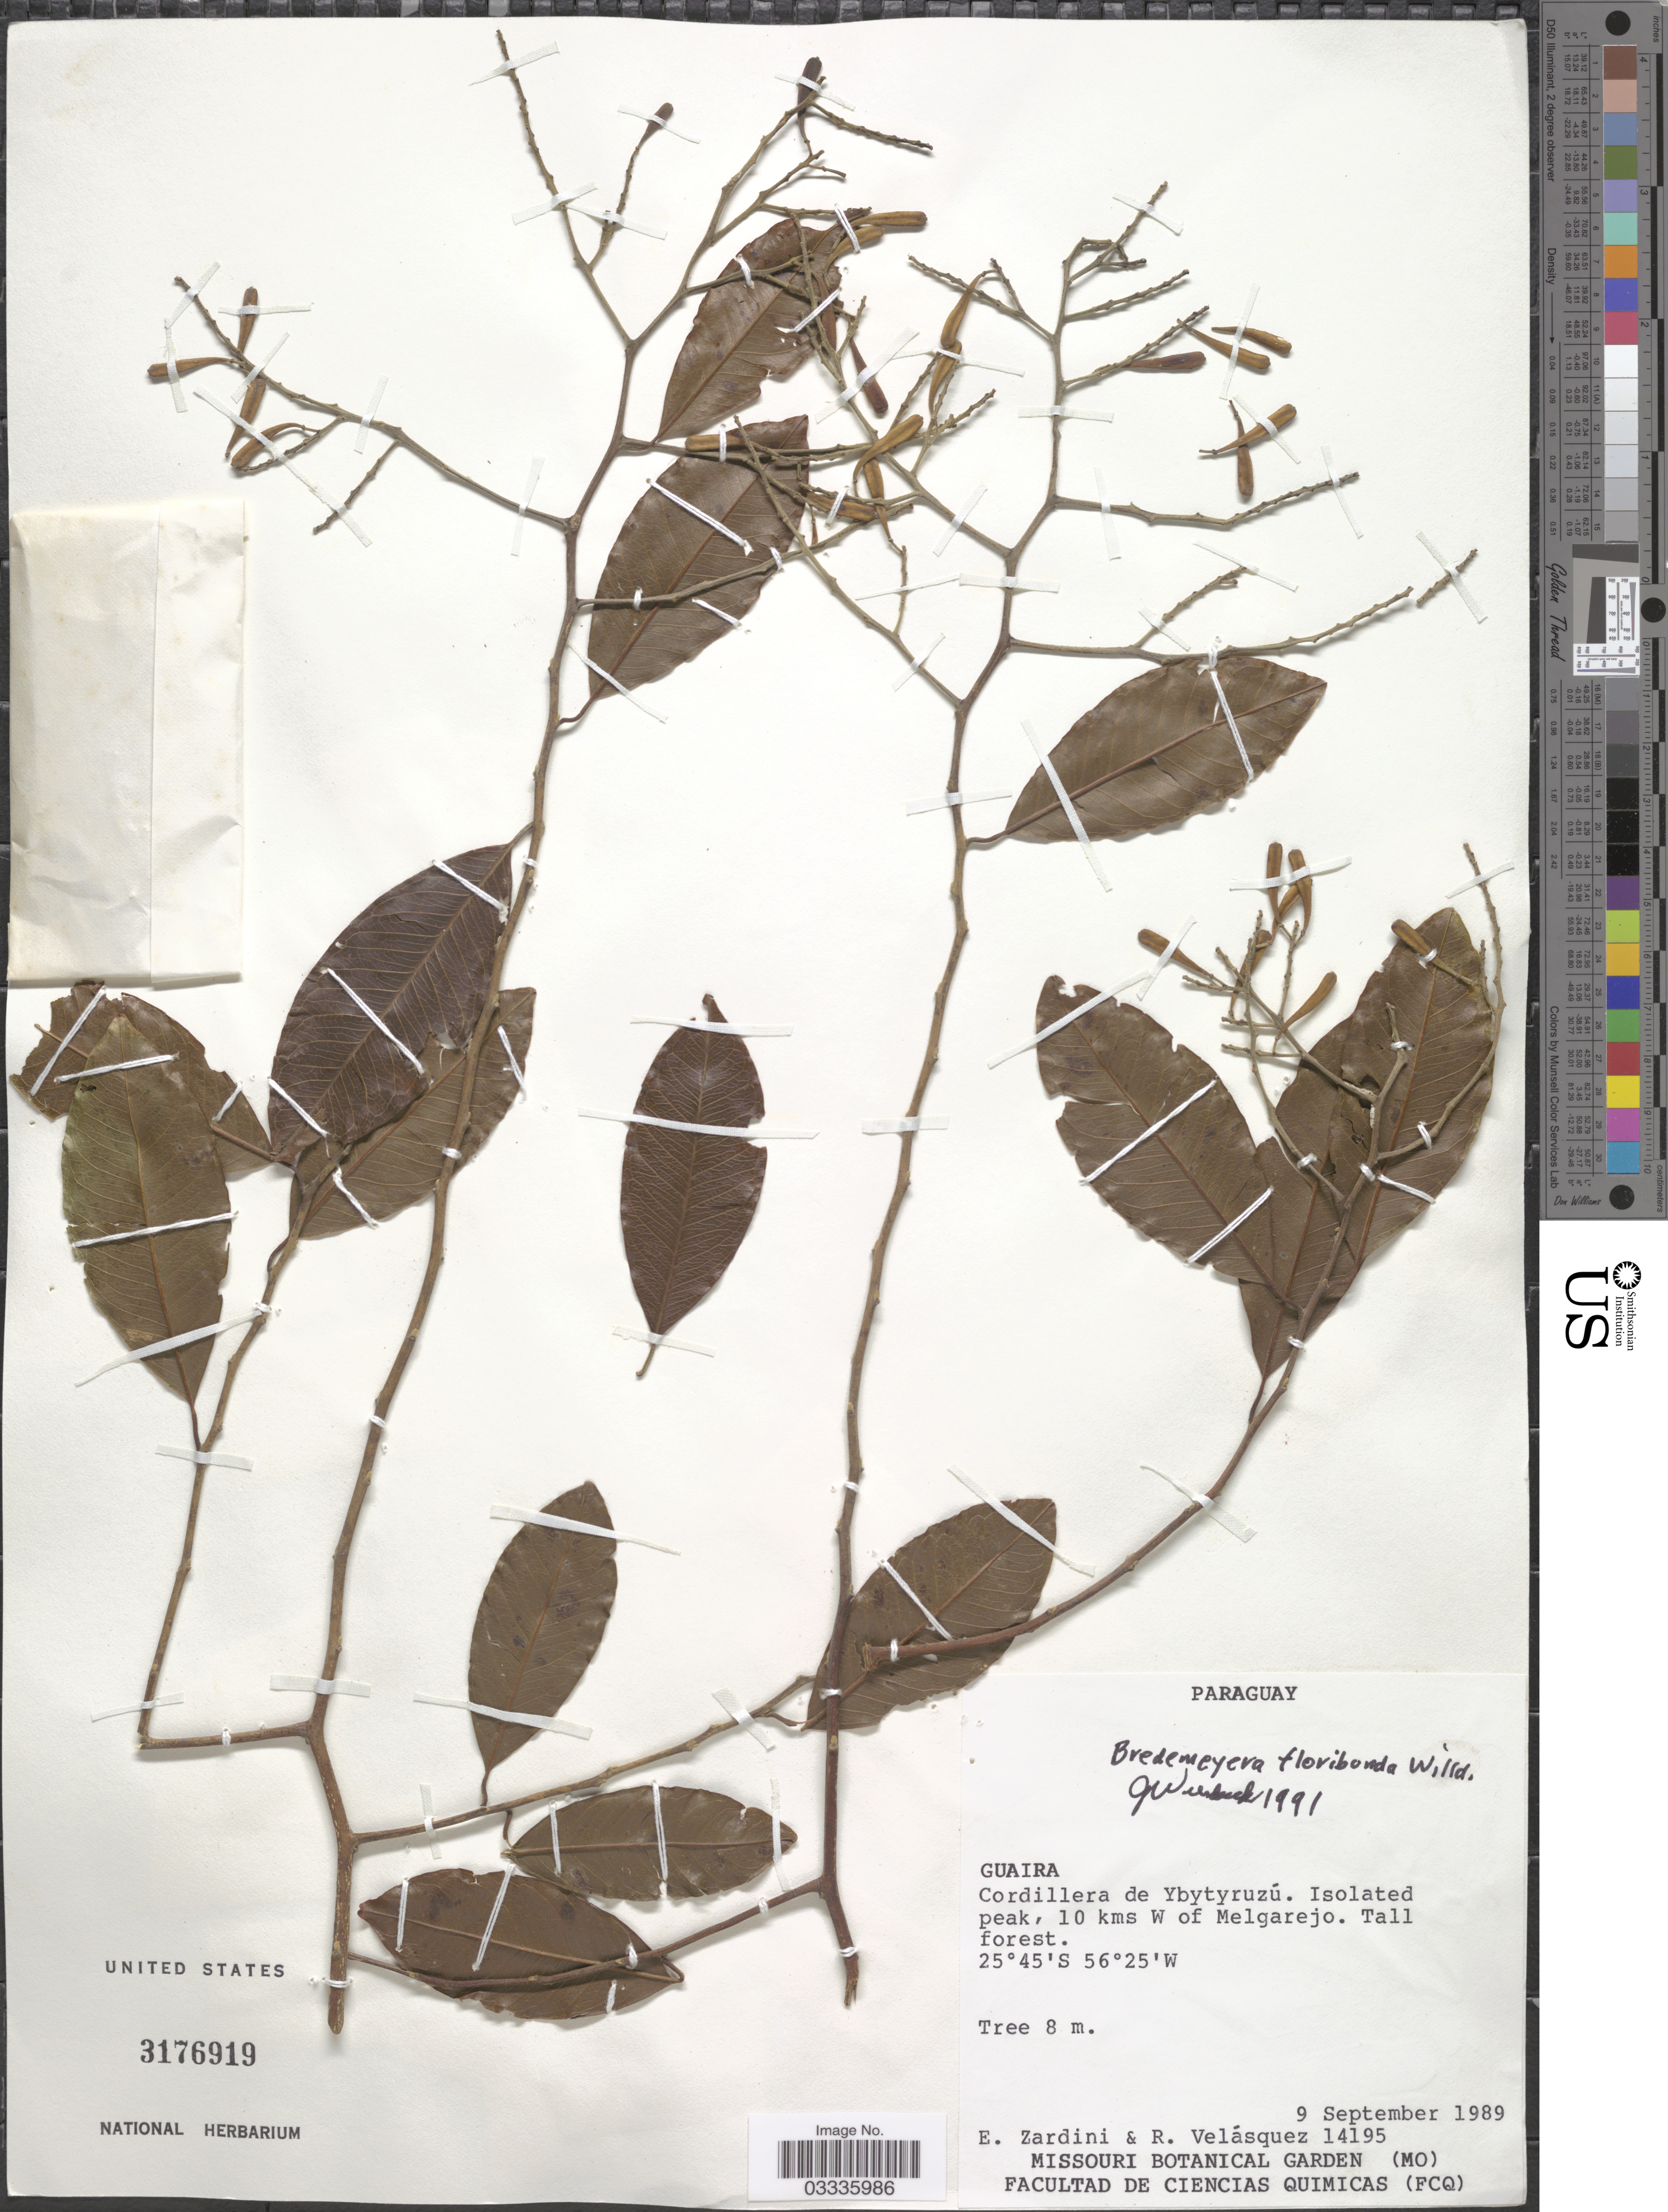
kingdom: Plantae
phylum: Tracheophyta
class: Magnoliopsida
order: Fabales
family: Polygalaceae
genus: Bredemeyera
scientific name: Bredemeyera floribunda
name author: Willd.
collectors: E. Zardini & R. Velásquez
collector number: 14195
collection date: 1989-09-09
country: Paraguay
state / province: Guaira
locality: Cordillera de Ybytyruzú. Isolated peak, 10 kms W of Melgarejo.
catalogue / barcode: US 3176919